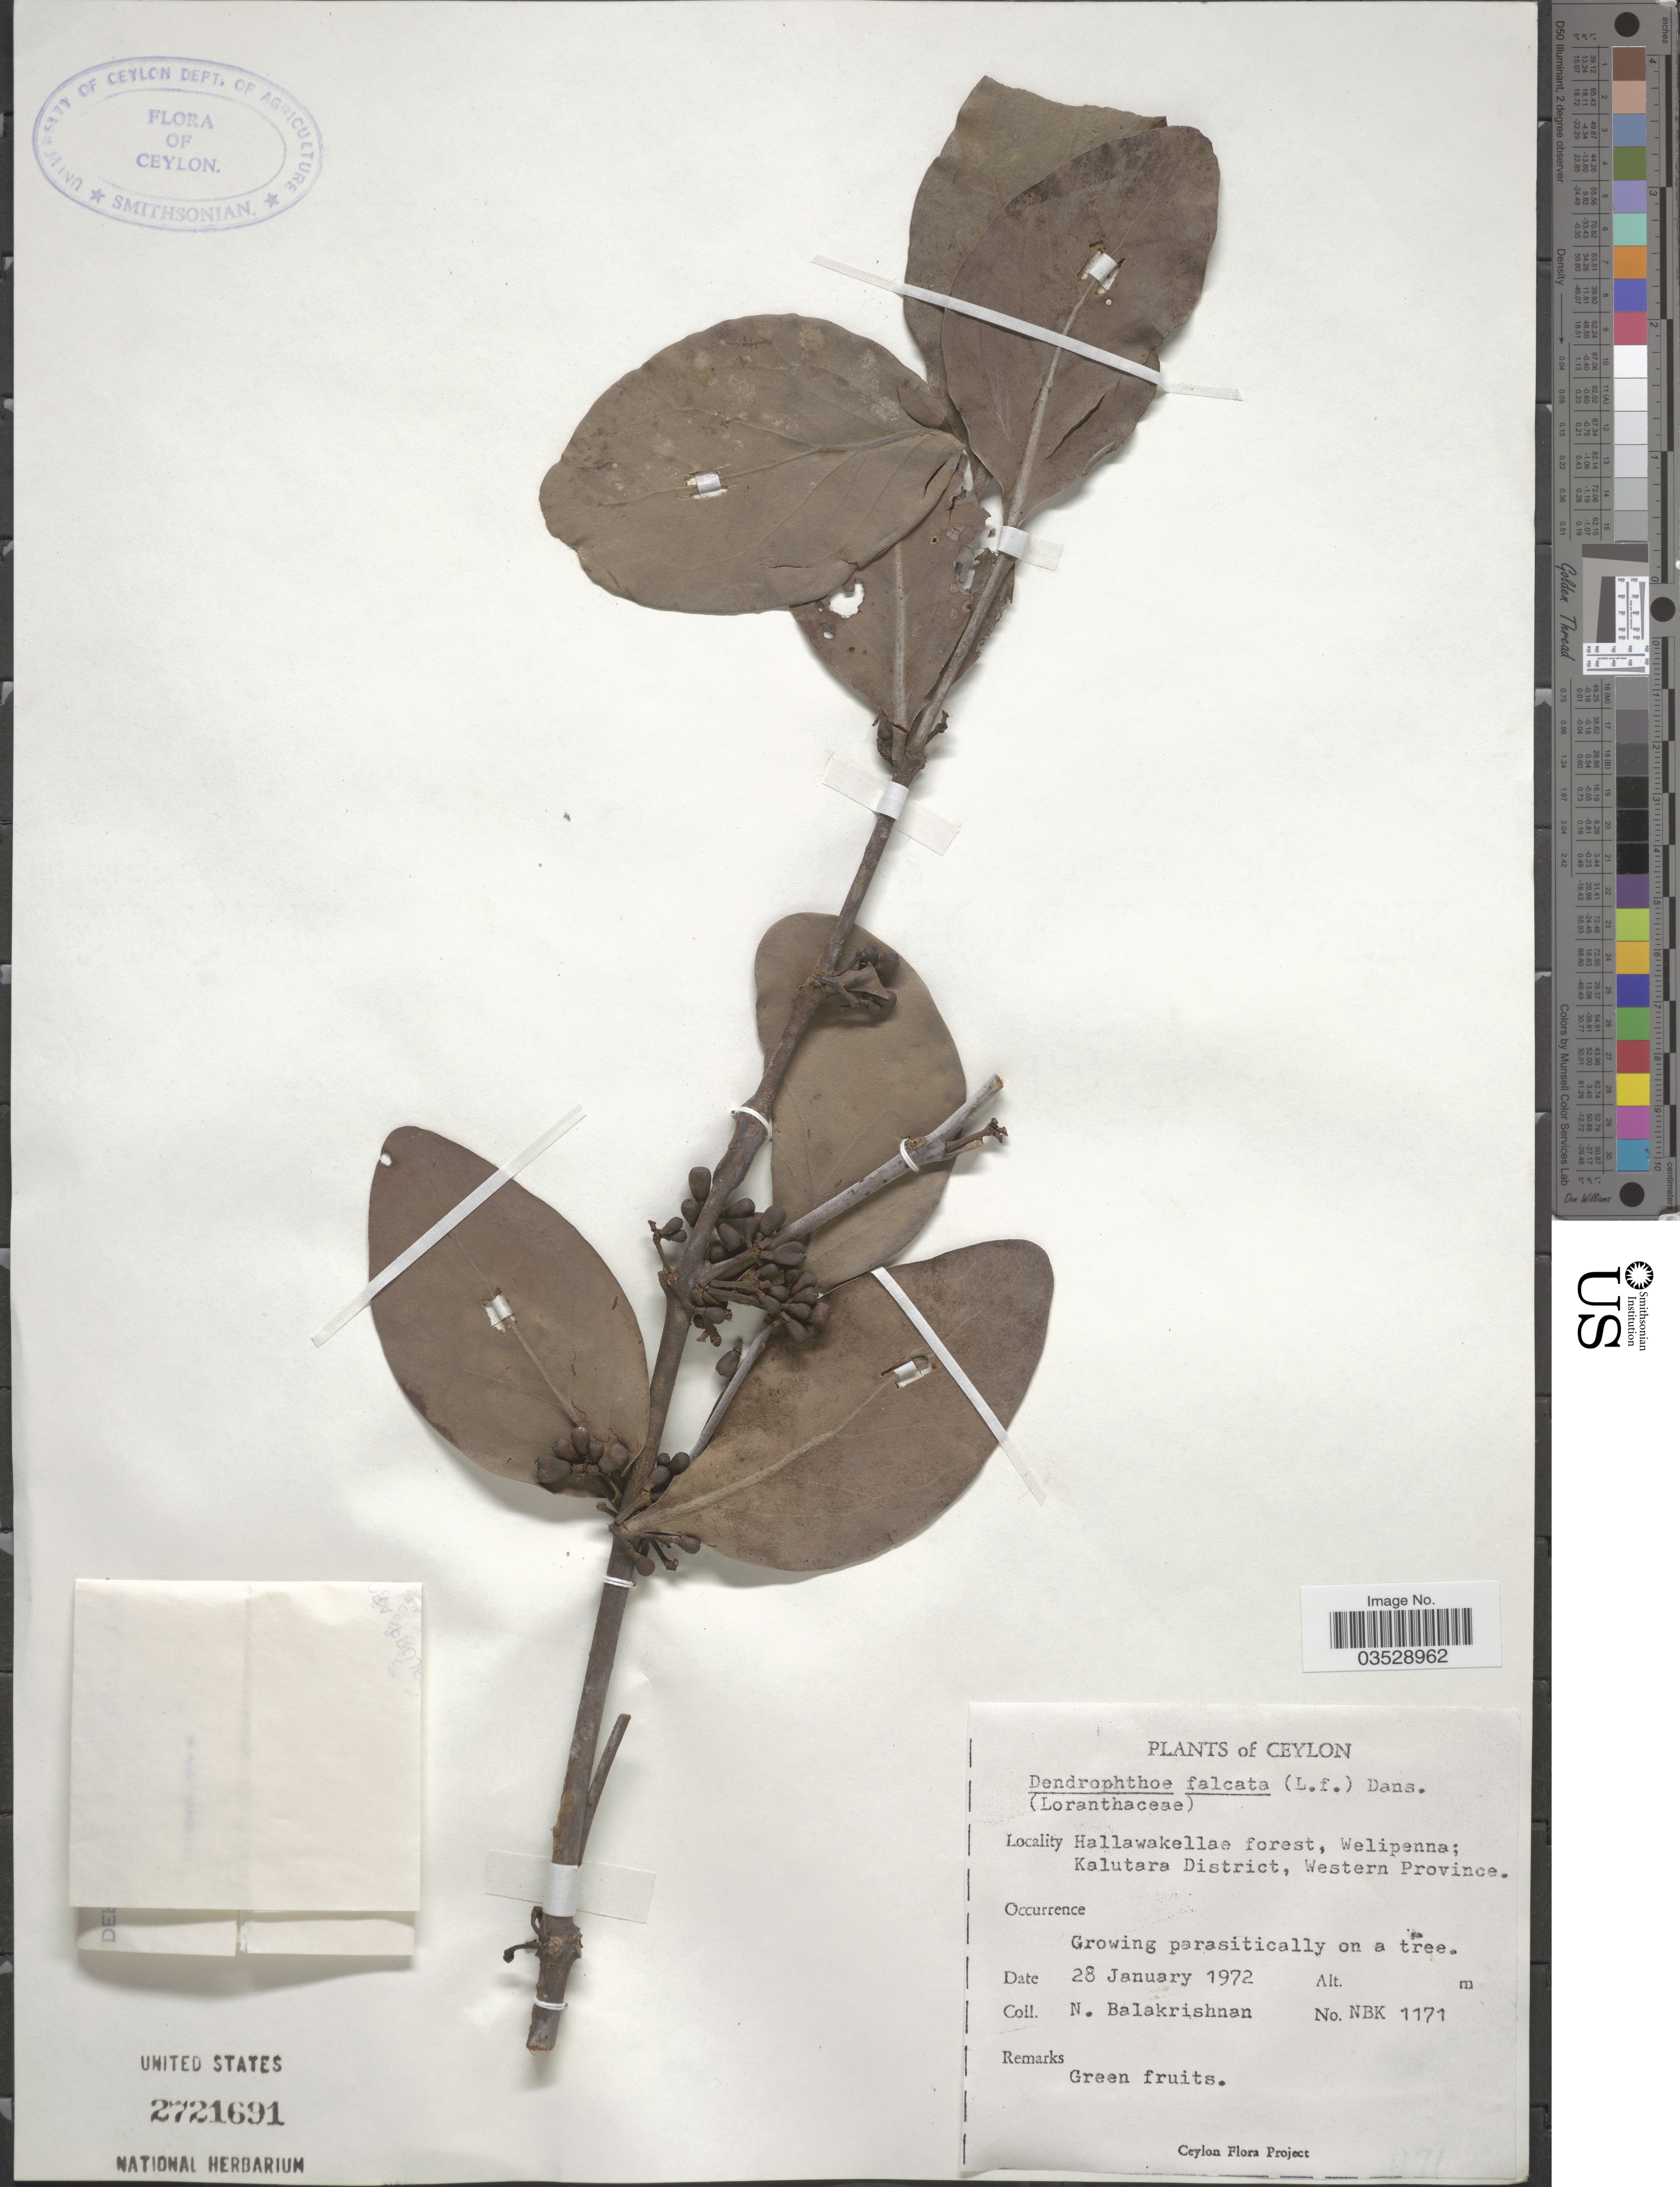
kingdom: Plantae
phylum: Tracheophyta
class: Magnoliopsida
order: Santalales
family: Loranthaceae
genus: Dendrophthoe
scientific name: Dendrophthoe falcata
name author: (L. f.) Ettingsh.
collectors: N. Balakrishnan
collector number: NBK1171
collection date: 1972-01-28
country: Sri Lanka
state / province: Western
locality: Ceylon. Hallawakellae forest, Welipenna; Kalutara District.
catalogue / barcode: US 2721691